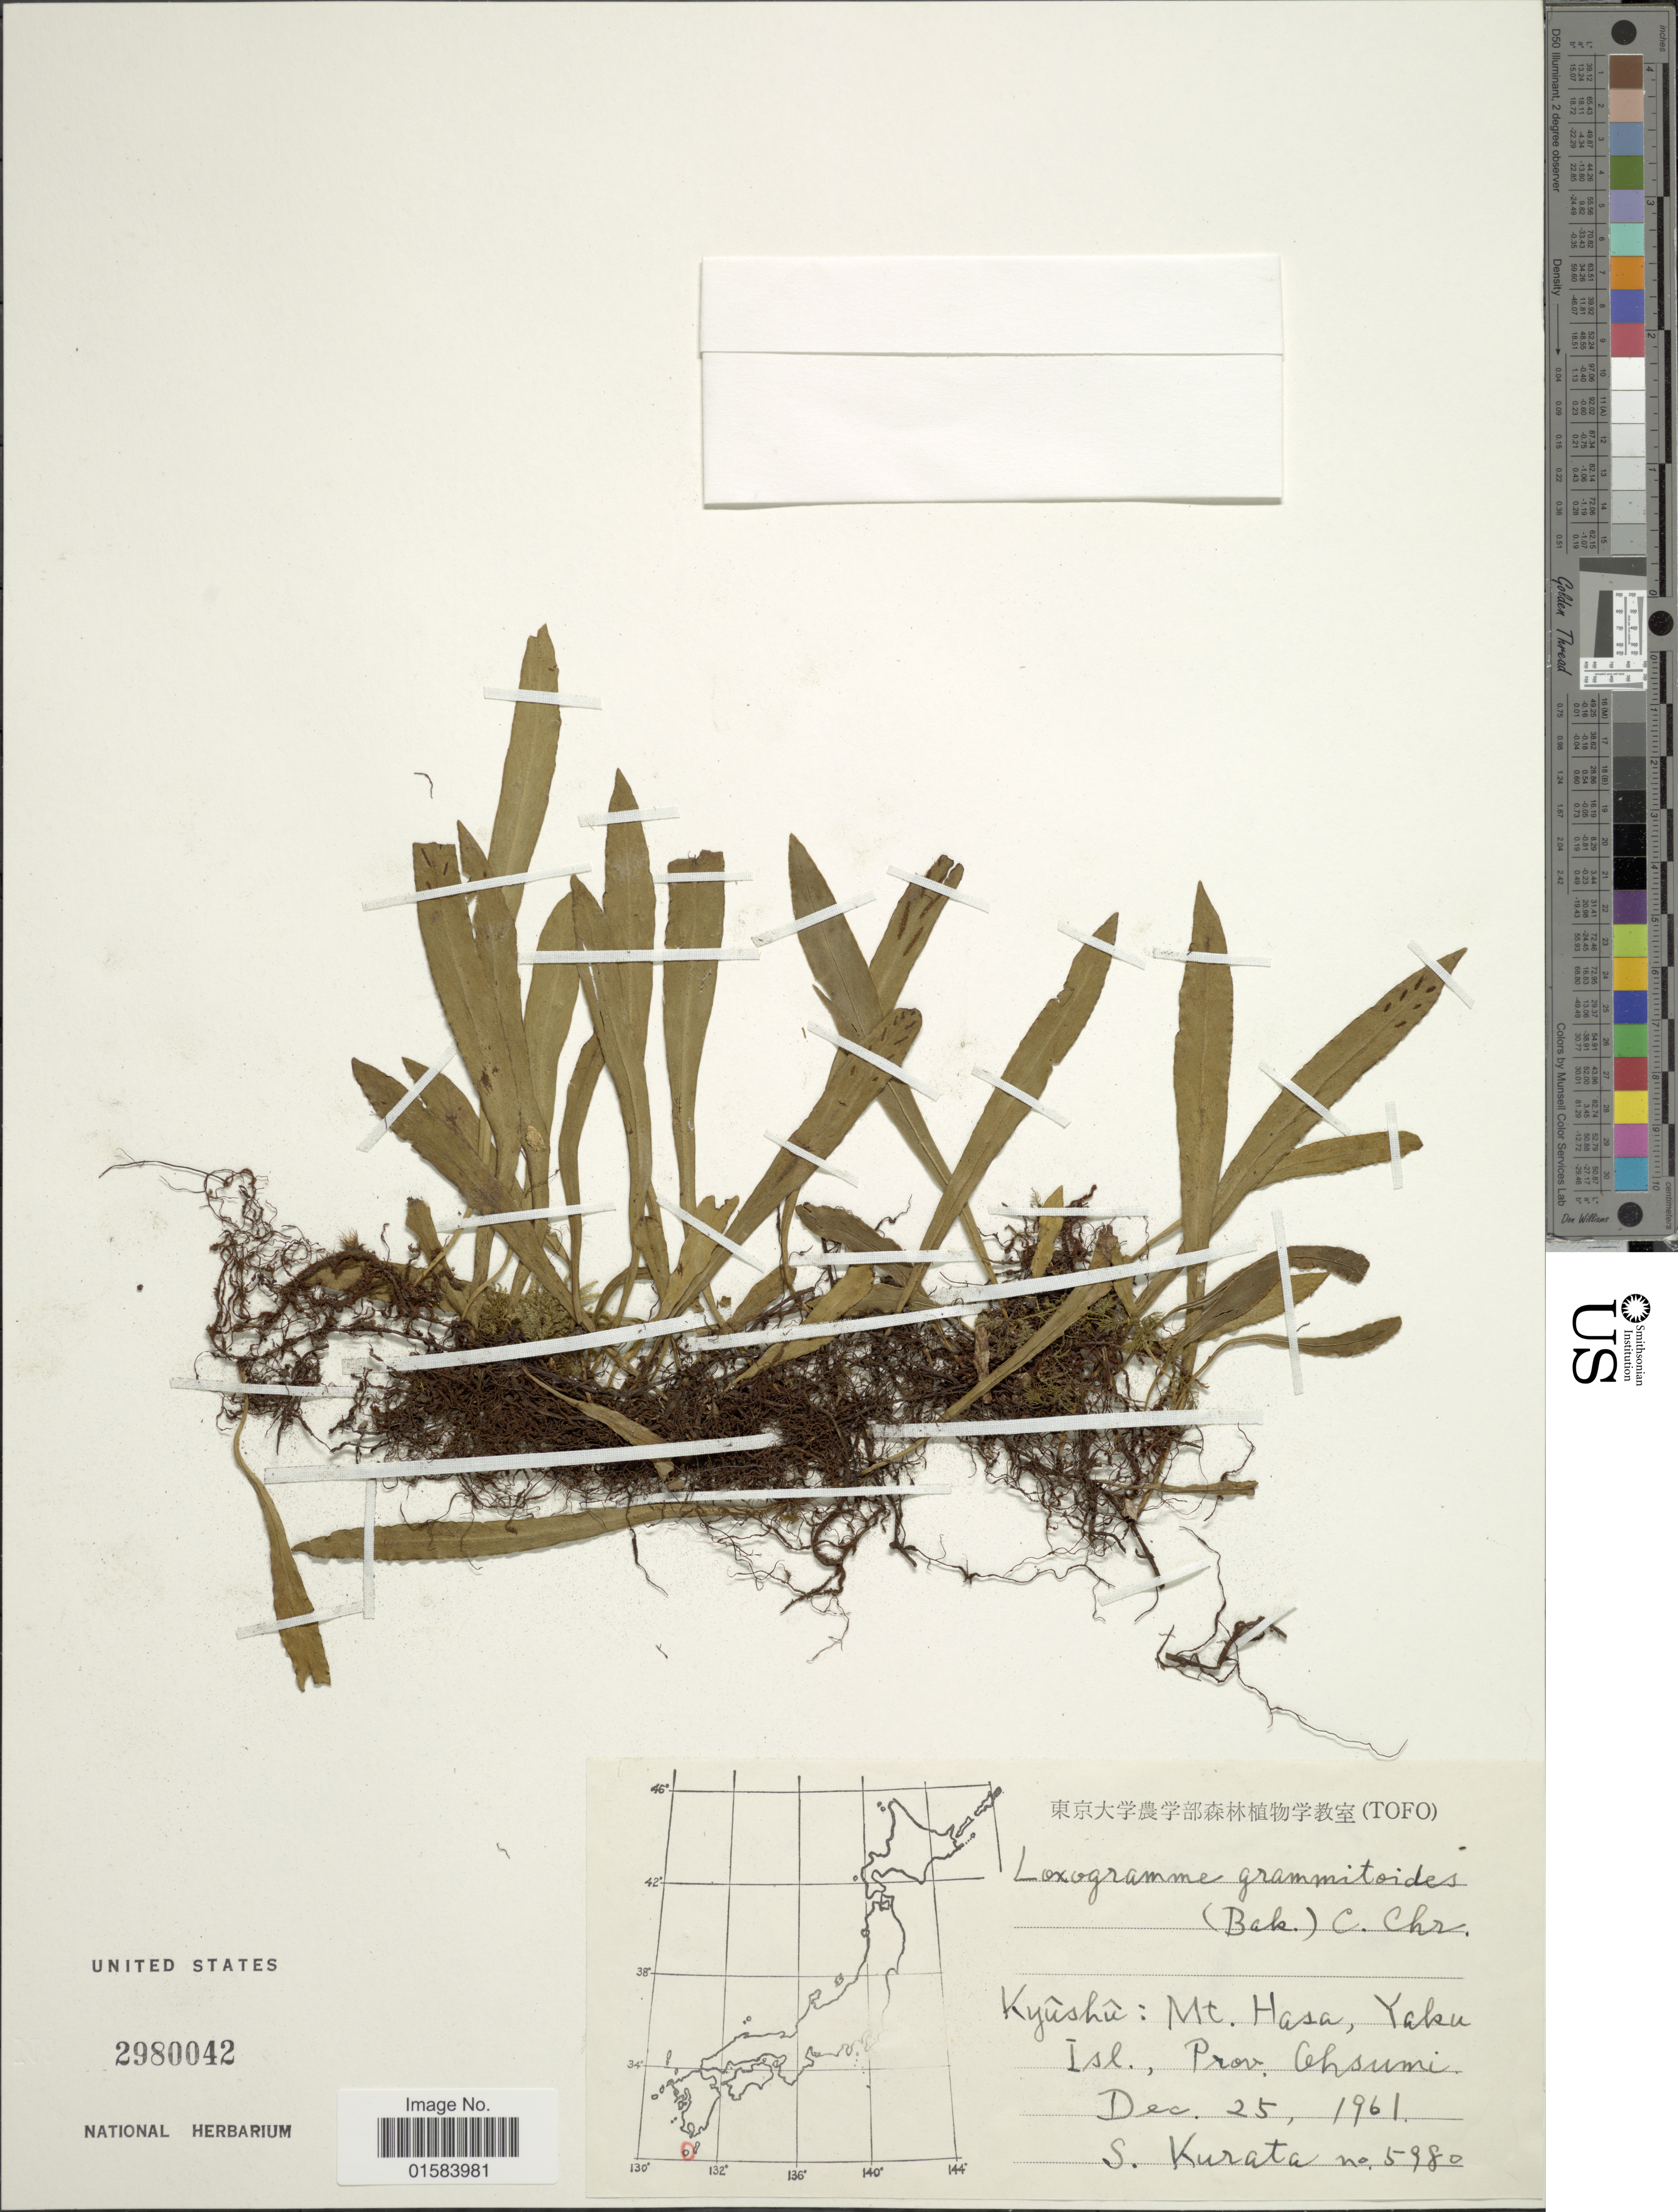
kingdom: Plantae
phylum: Tracheophyta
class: Polypodiopsida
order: Polypodiales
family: Polypodiaceae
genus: Loxogramme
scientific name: Loxogramme grammitoides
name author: (Baker) C. Chr.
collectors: Sa. Kurata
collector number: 5980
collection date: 1961-12-25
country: Japan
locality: Kyûshû: Mt Hasa, Yaku Isl., Prov. Ohsumi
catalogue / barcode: US 2980042